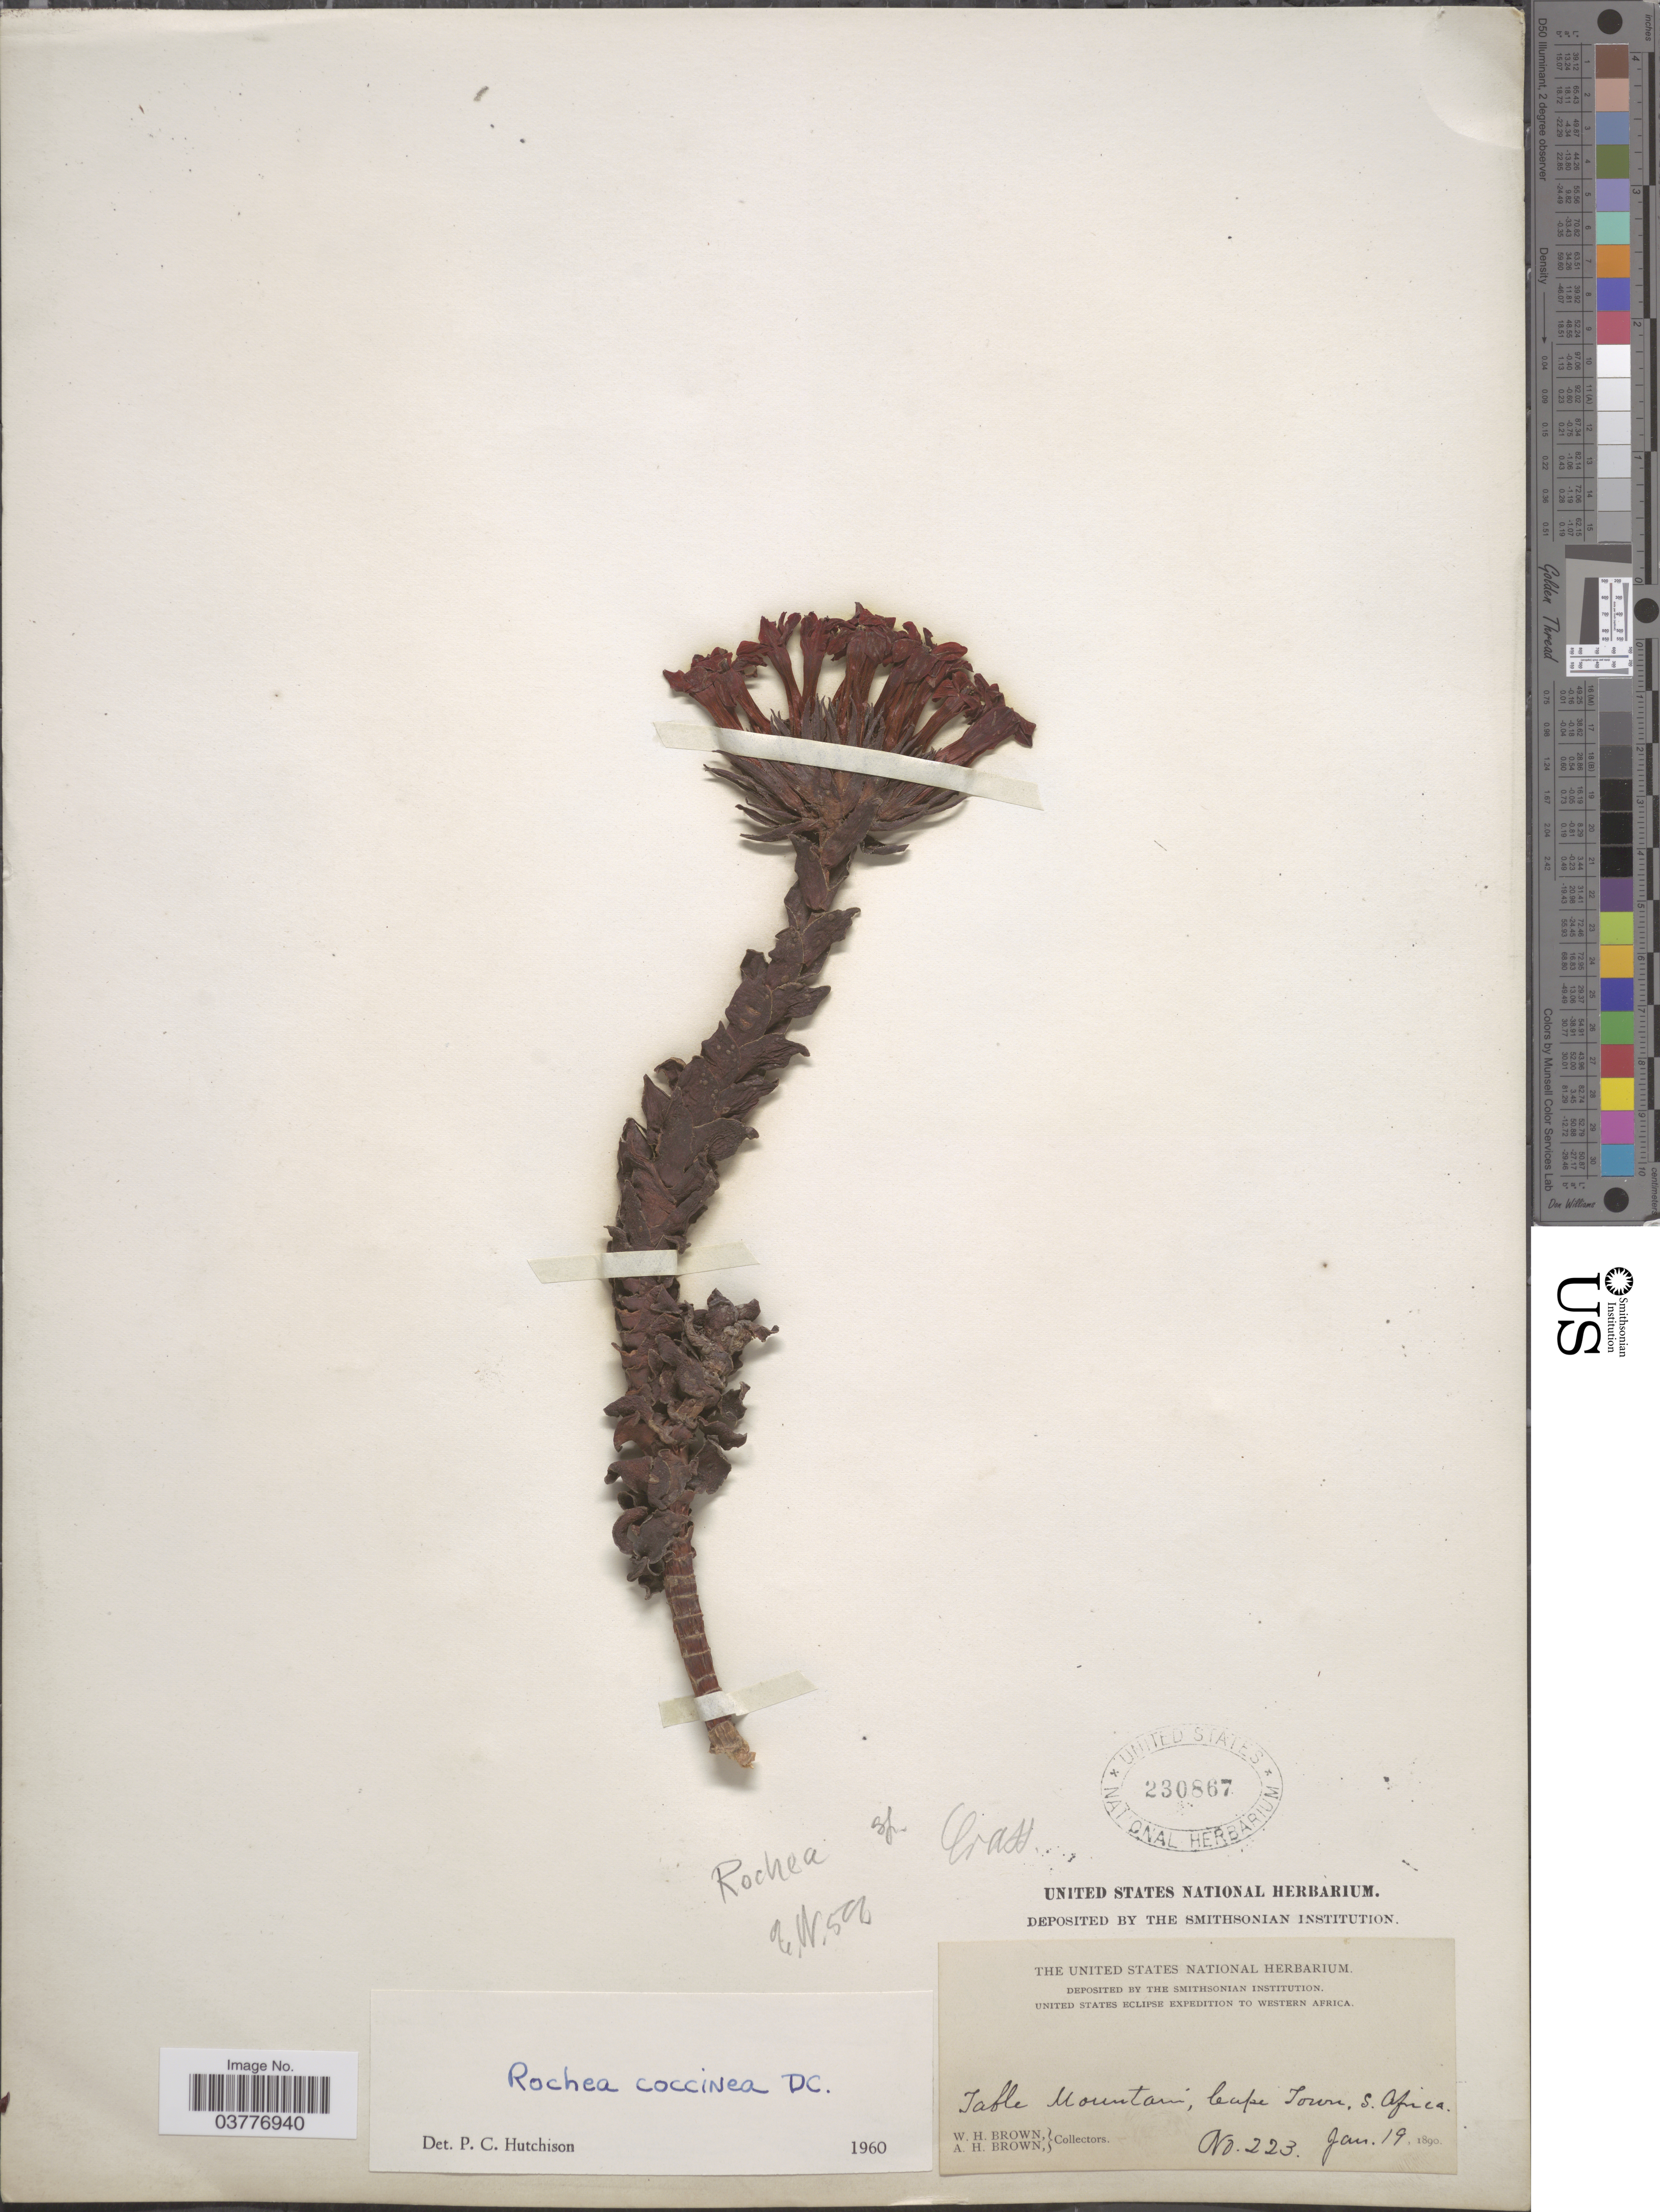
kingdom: Plantae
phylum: Tracheophyta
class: Magnoliopsida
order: Saxifragales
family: Crassulaceae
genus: Crassula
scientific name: Crassula coccinea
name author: L.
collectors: W. H. Brown & A. H. Brown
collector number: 223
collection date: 1890-01-19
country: South Africa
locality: Western Africa. Table Mountain; Cape Town. S. Africa.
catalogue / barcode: US 230867